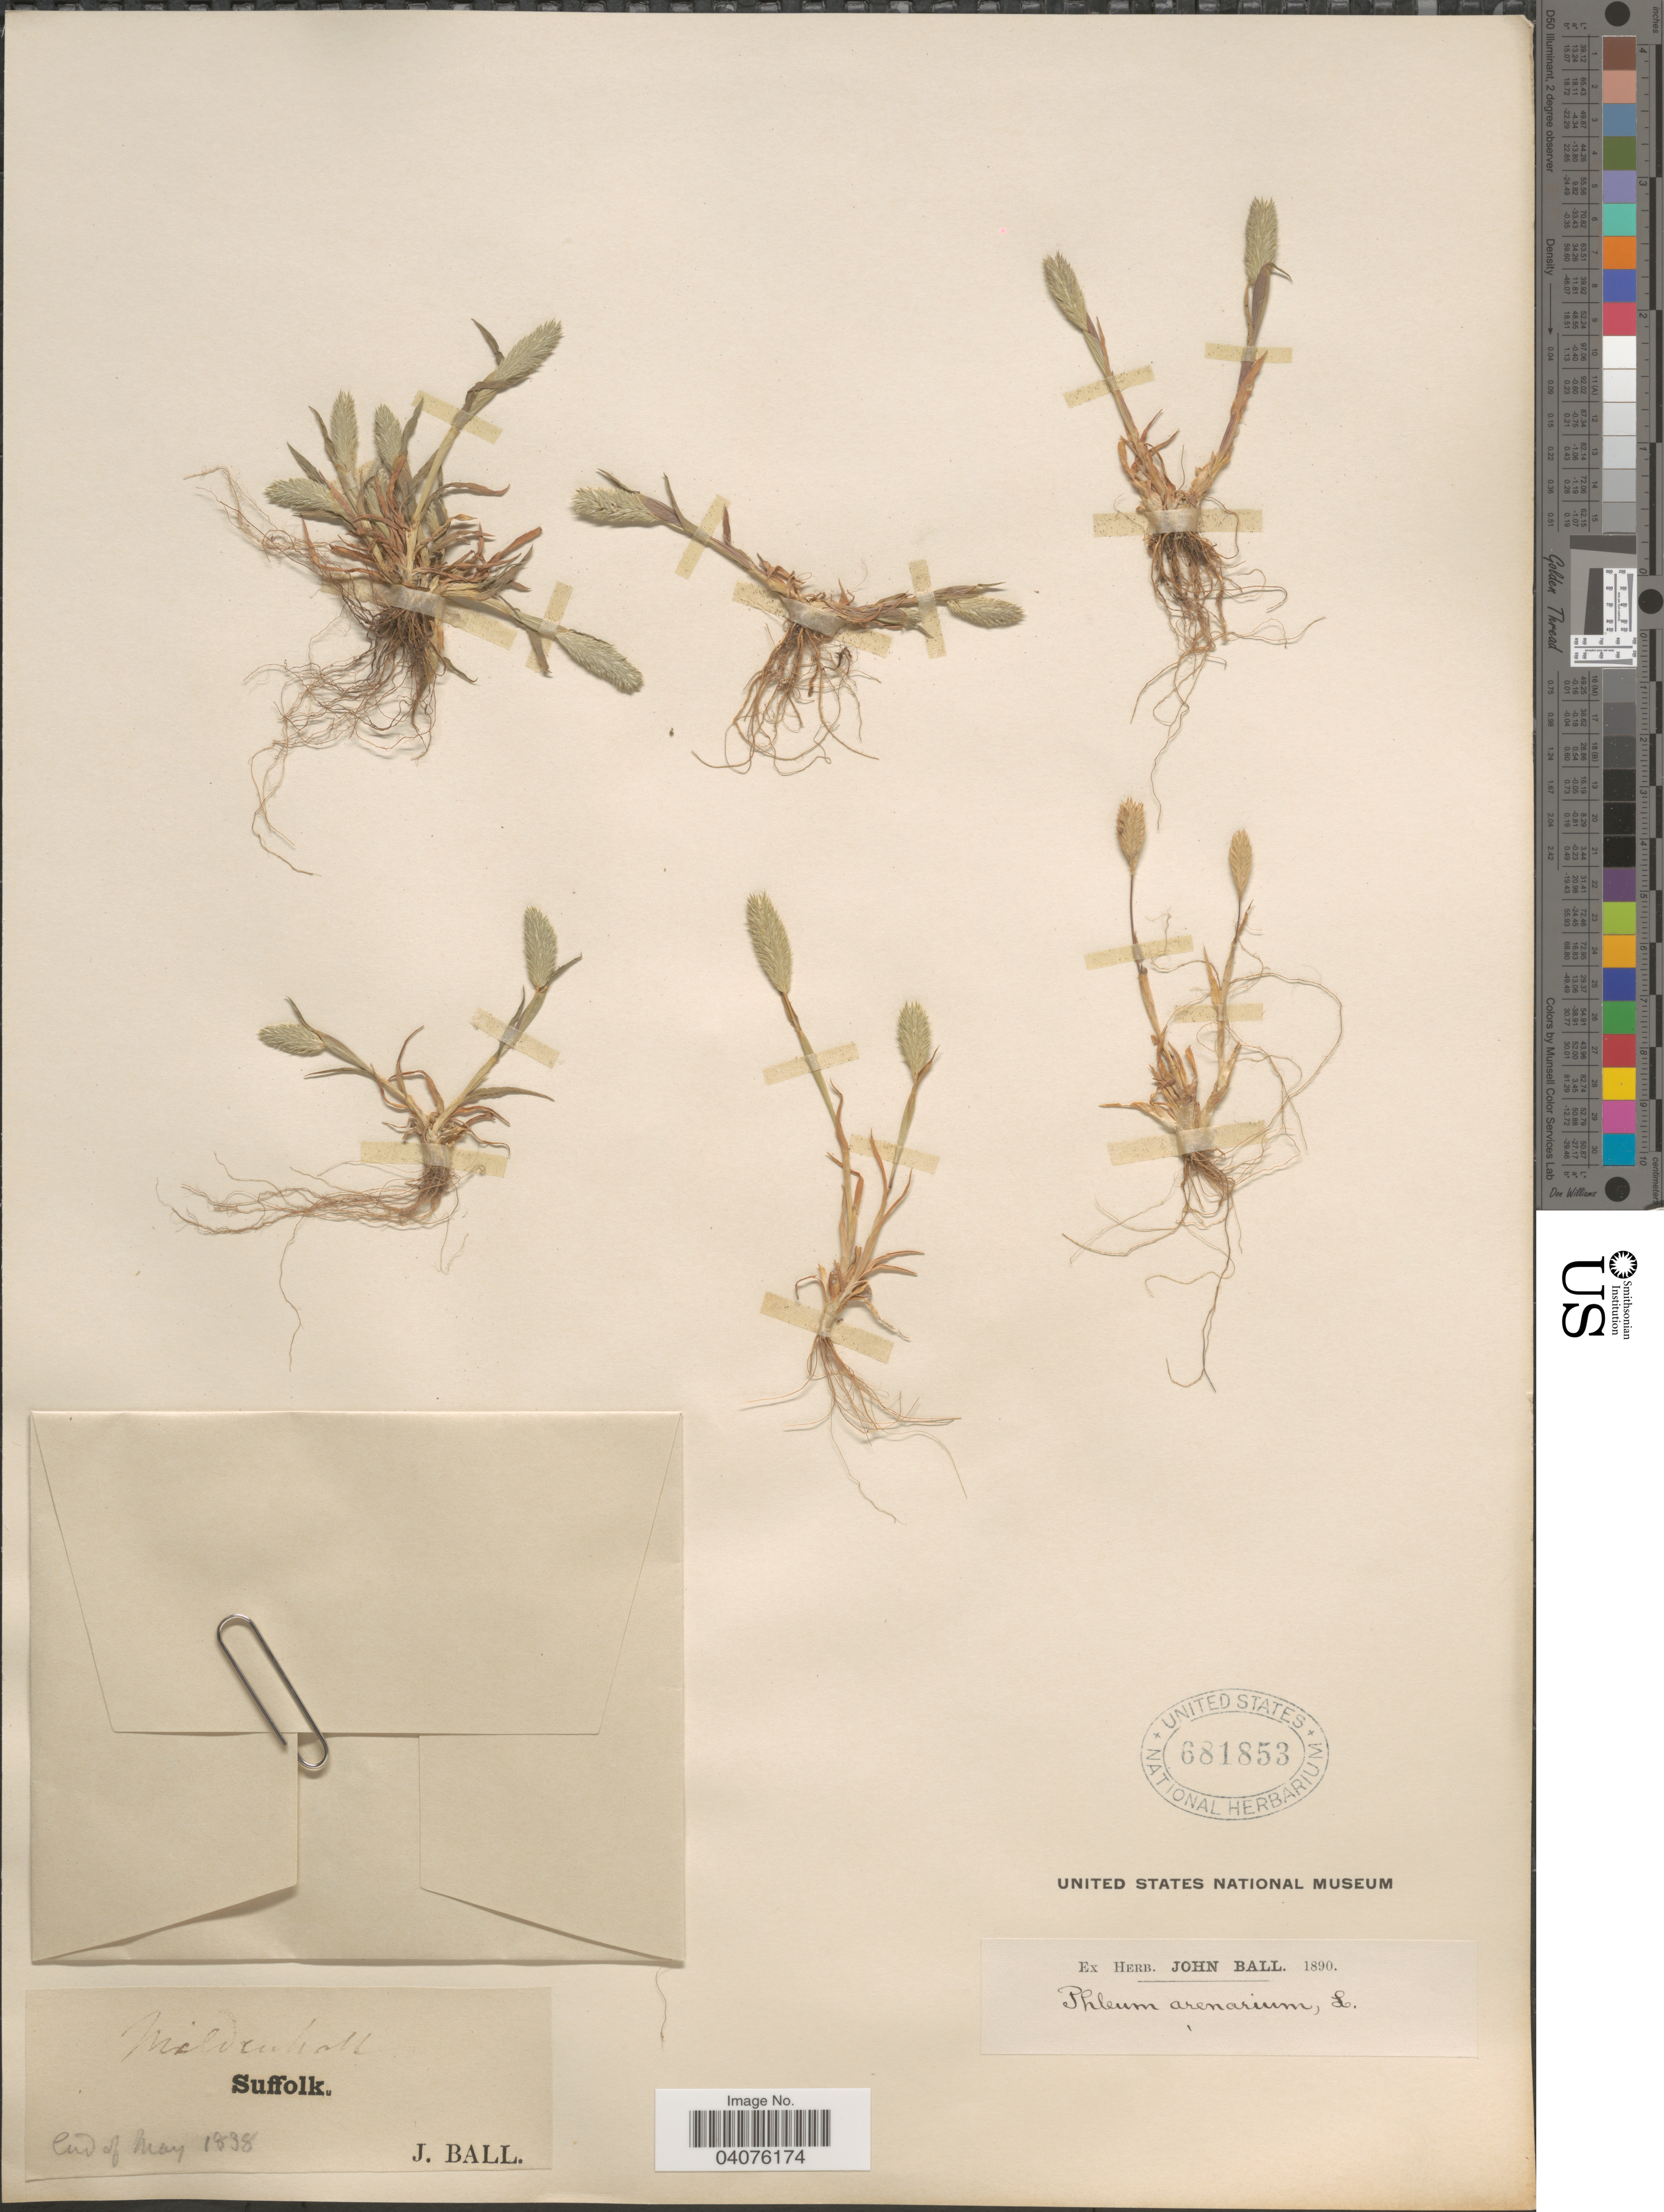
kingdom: Plantae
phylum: Tracheophyta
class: Liliopsida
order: Poales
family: Poaceae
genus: Phleum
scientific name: Phleum arenarium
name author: L.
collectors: J. Ball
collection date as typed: end of may 1838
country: United Kingdom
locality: Mildenholl. Suffolk.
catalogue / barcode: US 681853